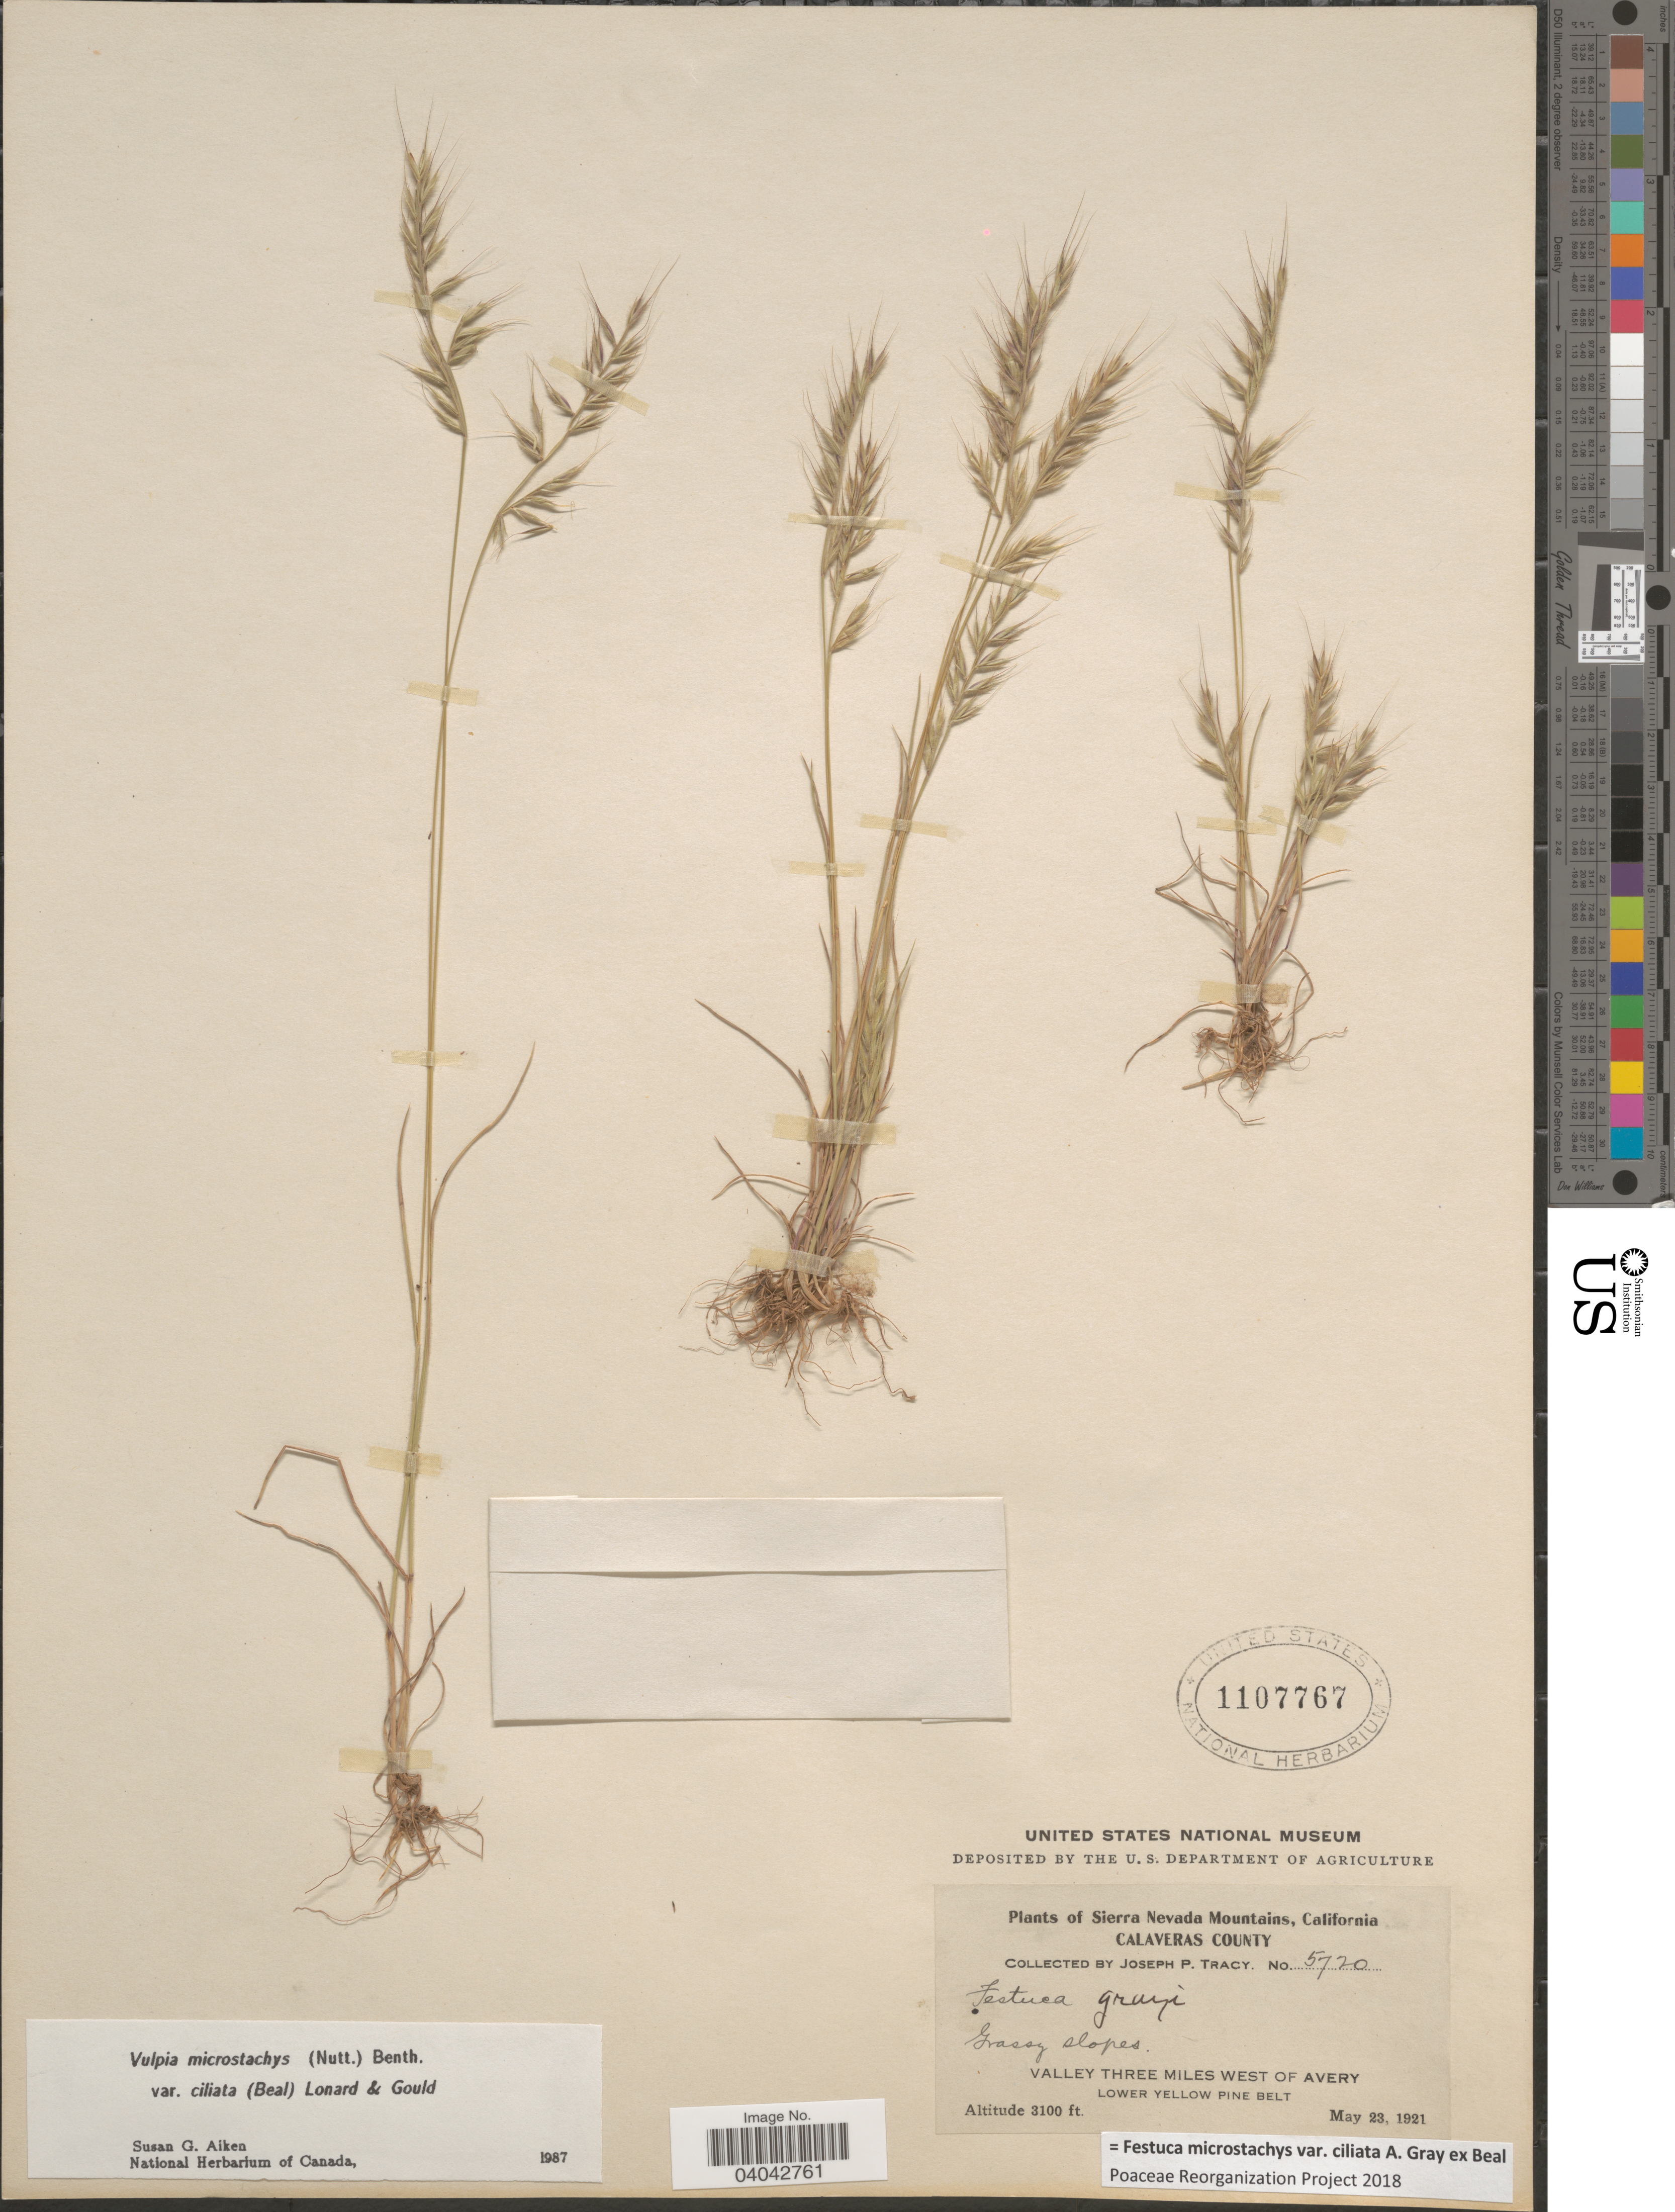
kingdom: Plantae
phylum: Tracheophyta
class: Liliopsida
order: Poales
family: Poaceae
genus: Festuca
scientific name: Festuca microstachys var. ciliata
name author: A. Gray ex W.J. Beal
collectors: J. Tracy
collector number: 5720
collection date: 1921-05-23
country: United States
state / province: California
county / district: Calaveras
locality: Sierra Nevada Mountains. Calaveras County. Valley three miles west of Avery. Lower Yellow Pine Belt.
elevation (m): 945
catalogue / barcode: US 1107767